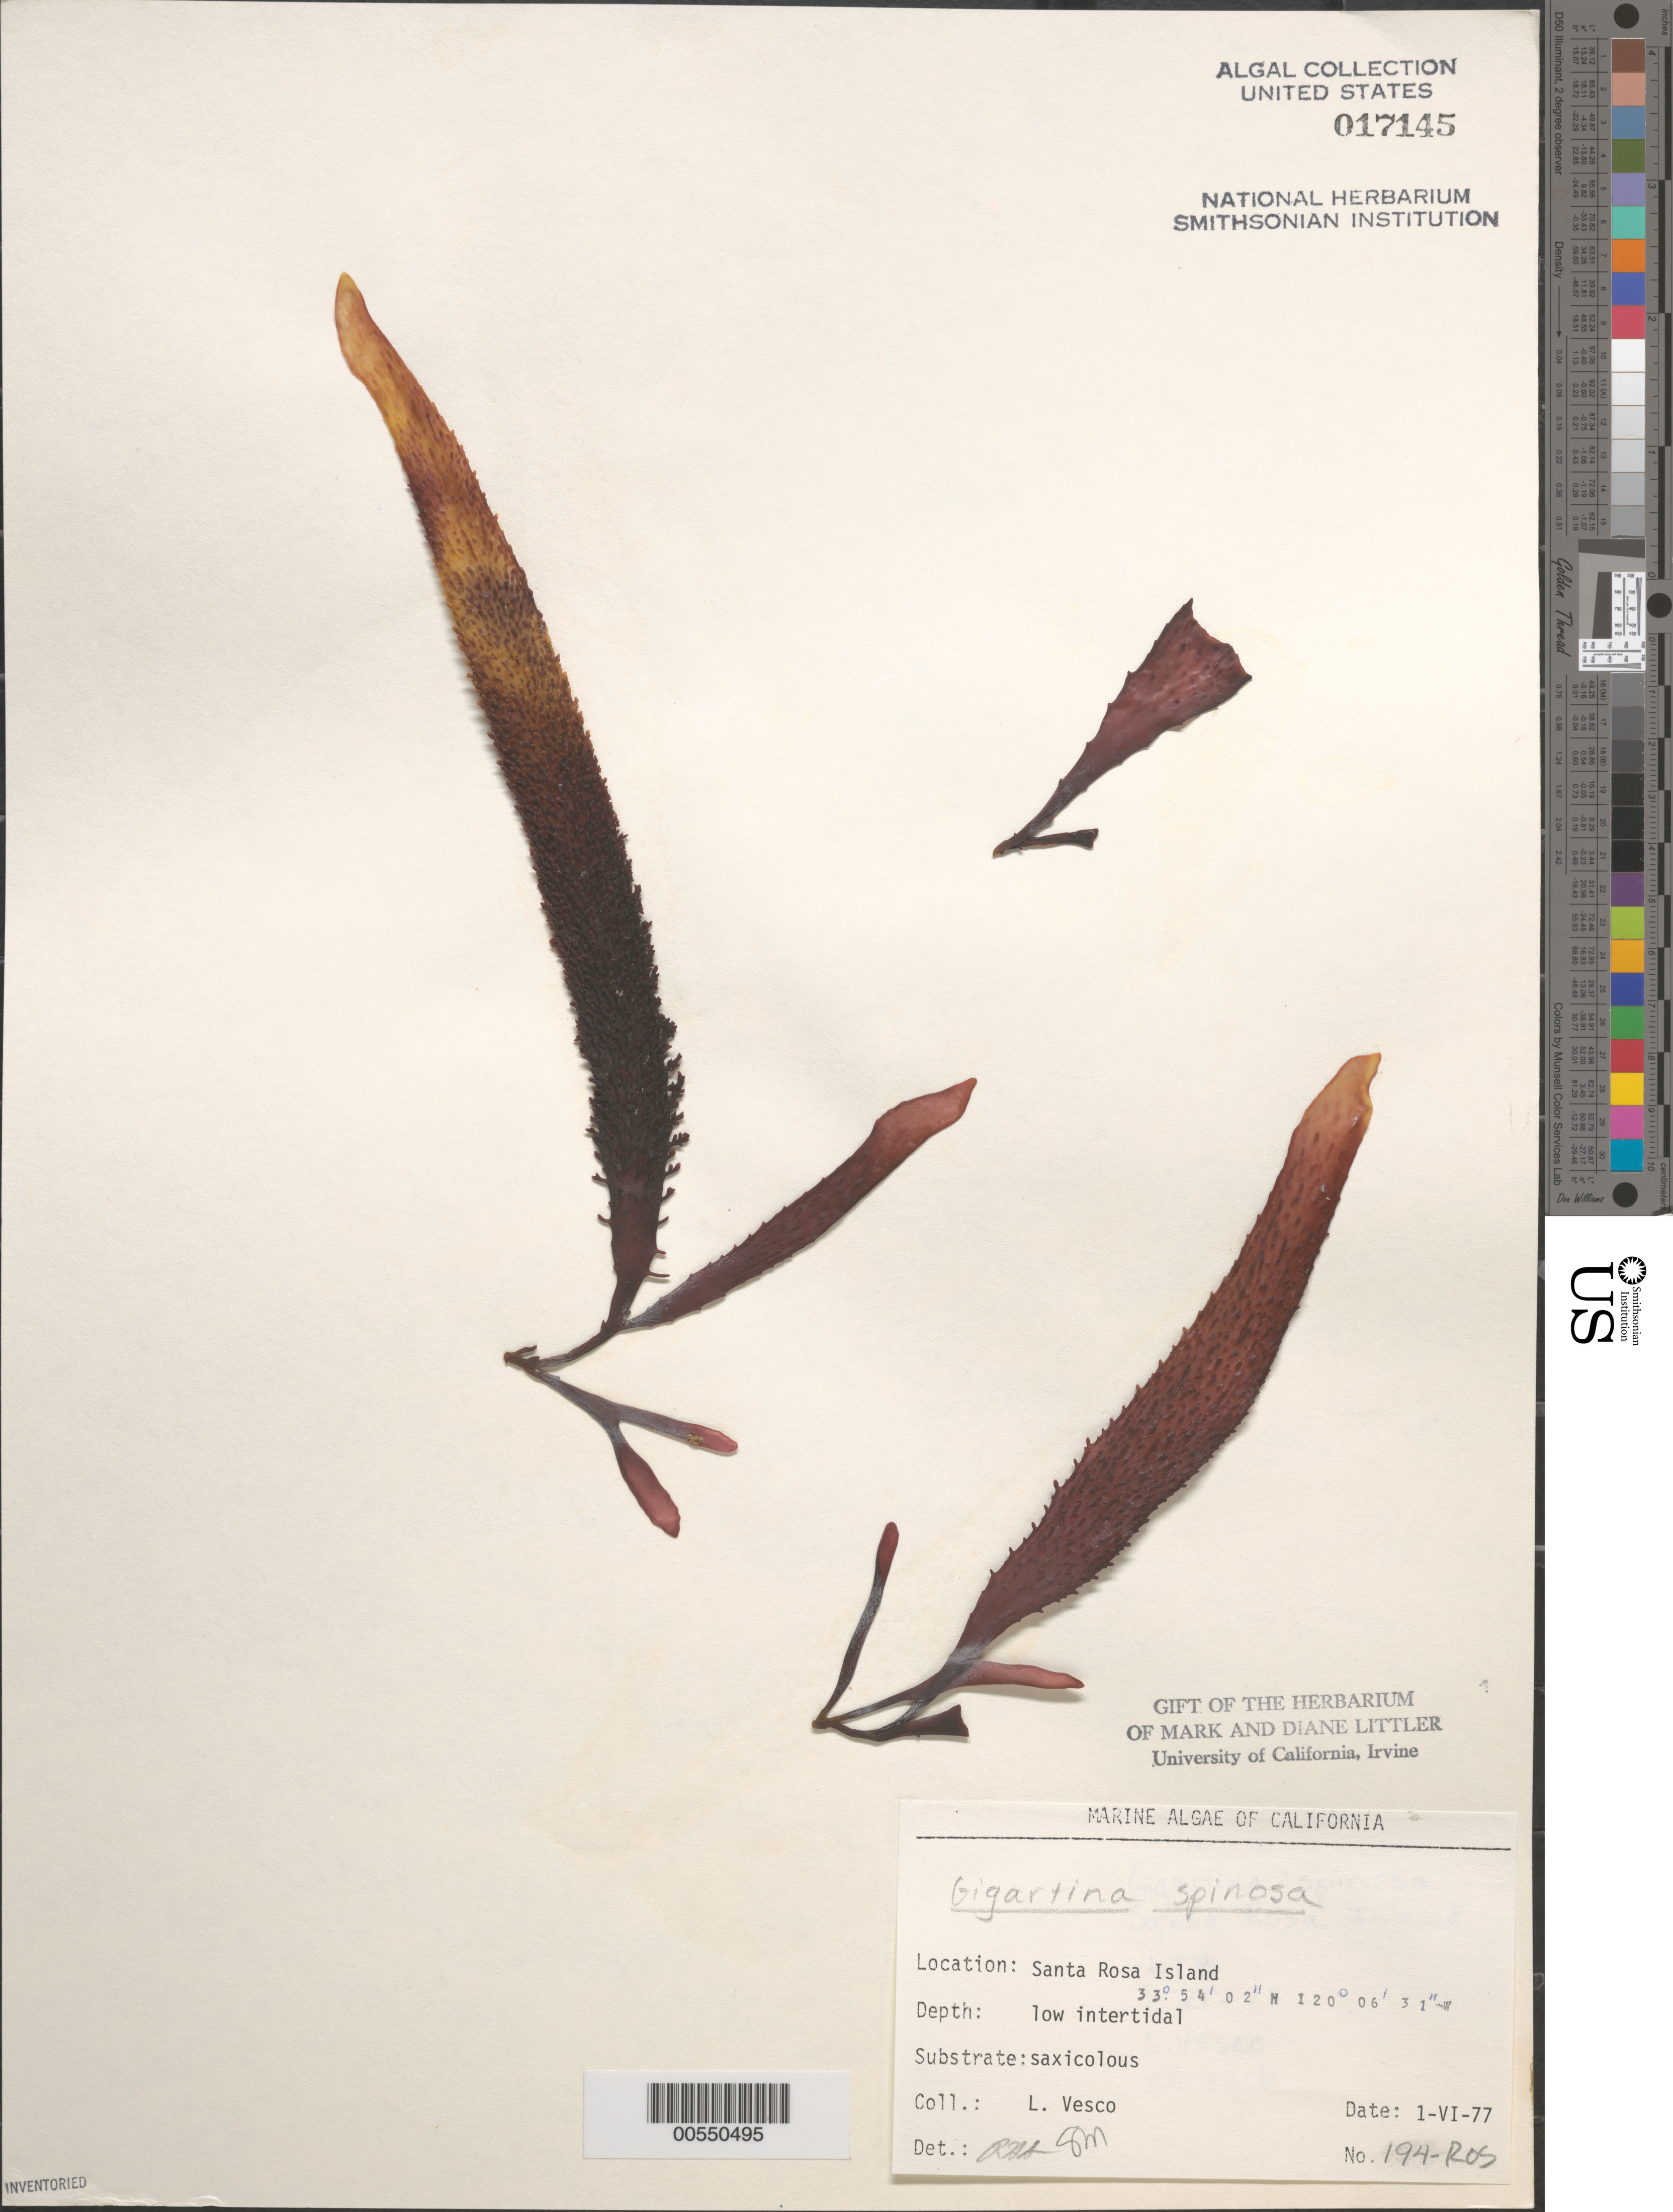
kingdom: Plantae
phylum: Rhodophyta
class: Florideophyceae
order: Gigartinales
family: Gigartinaceae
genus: Chondracanthus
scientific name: Chondracanthus spinosus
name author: (Kütz.) Guiry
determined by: Algae name updating Project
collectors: L. Vesco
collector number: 194-ROS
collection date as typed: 01 Jun 1977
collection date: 1977-06-01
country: United States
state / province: California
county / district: Santa Barbara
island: Santa Rosa Island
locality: Johnson's Lee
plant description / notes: BLM-SOCALBIGHT Rocky Intertidal Survey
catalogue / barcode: US 17145